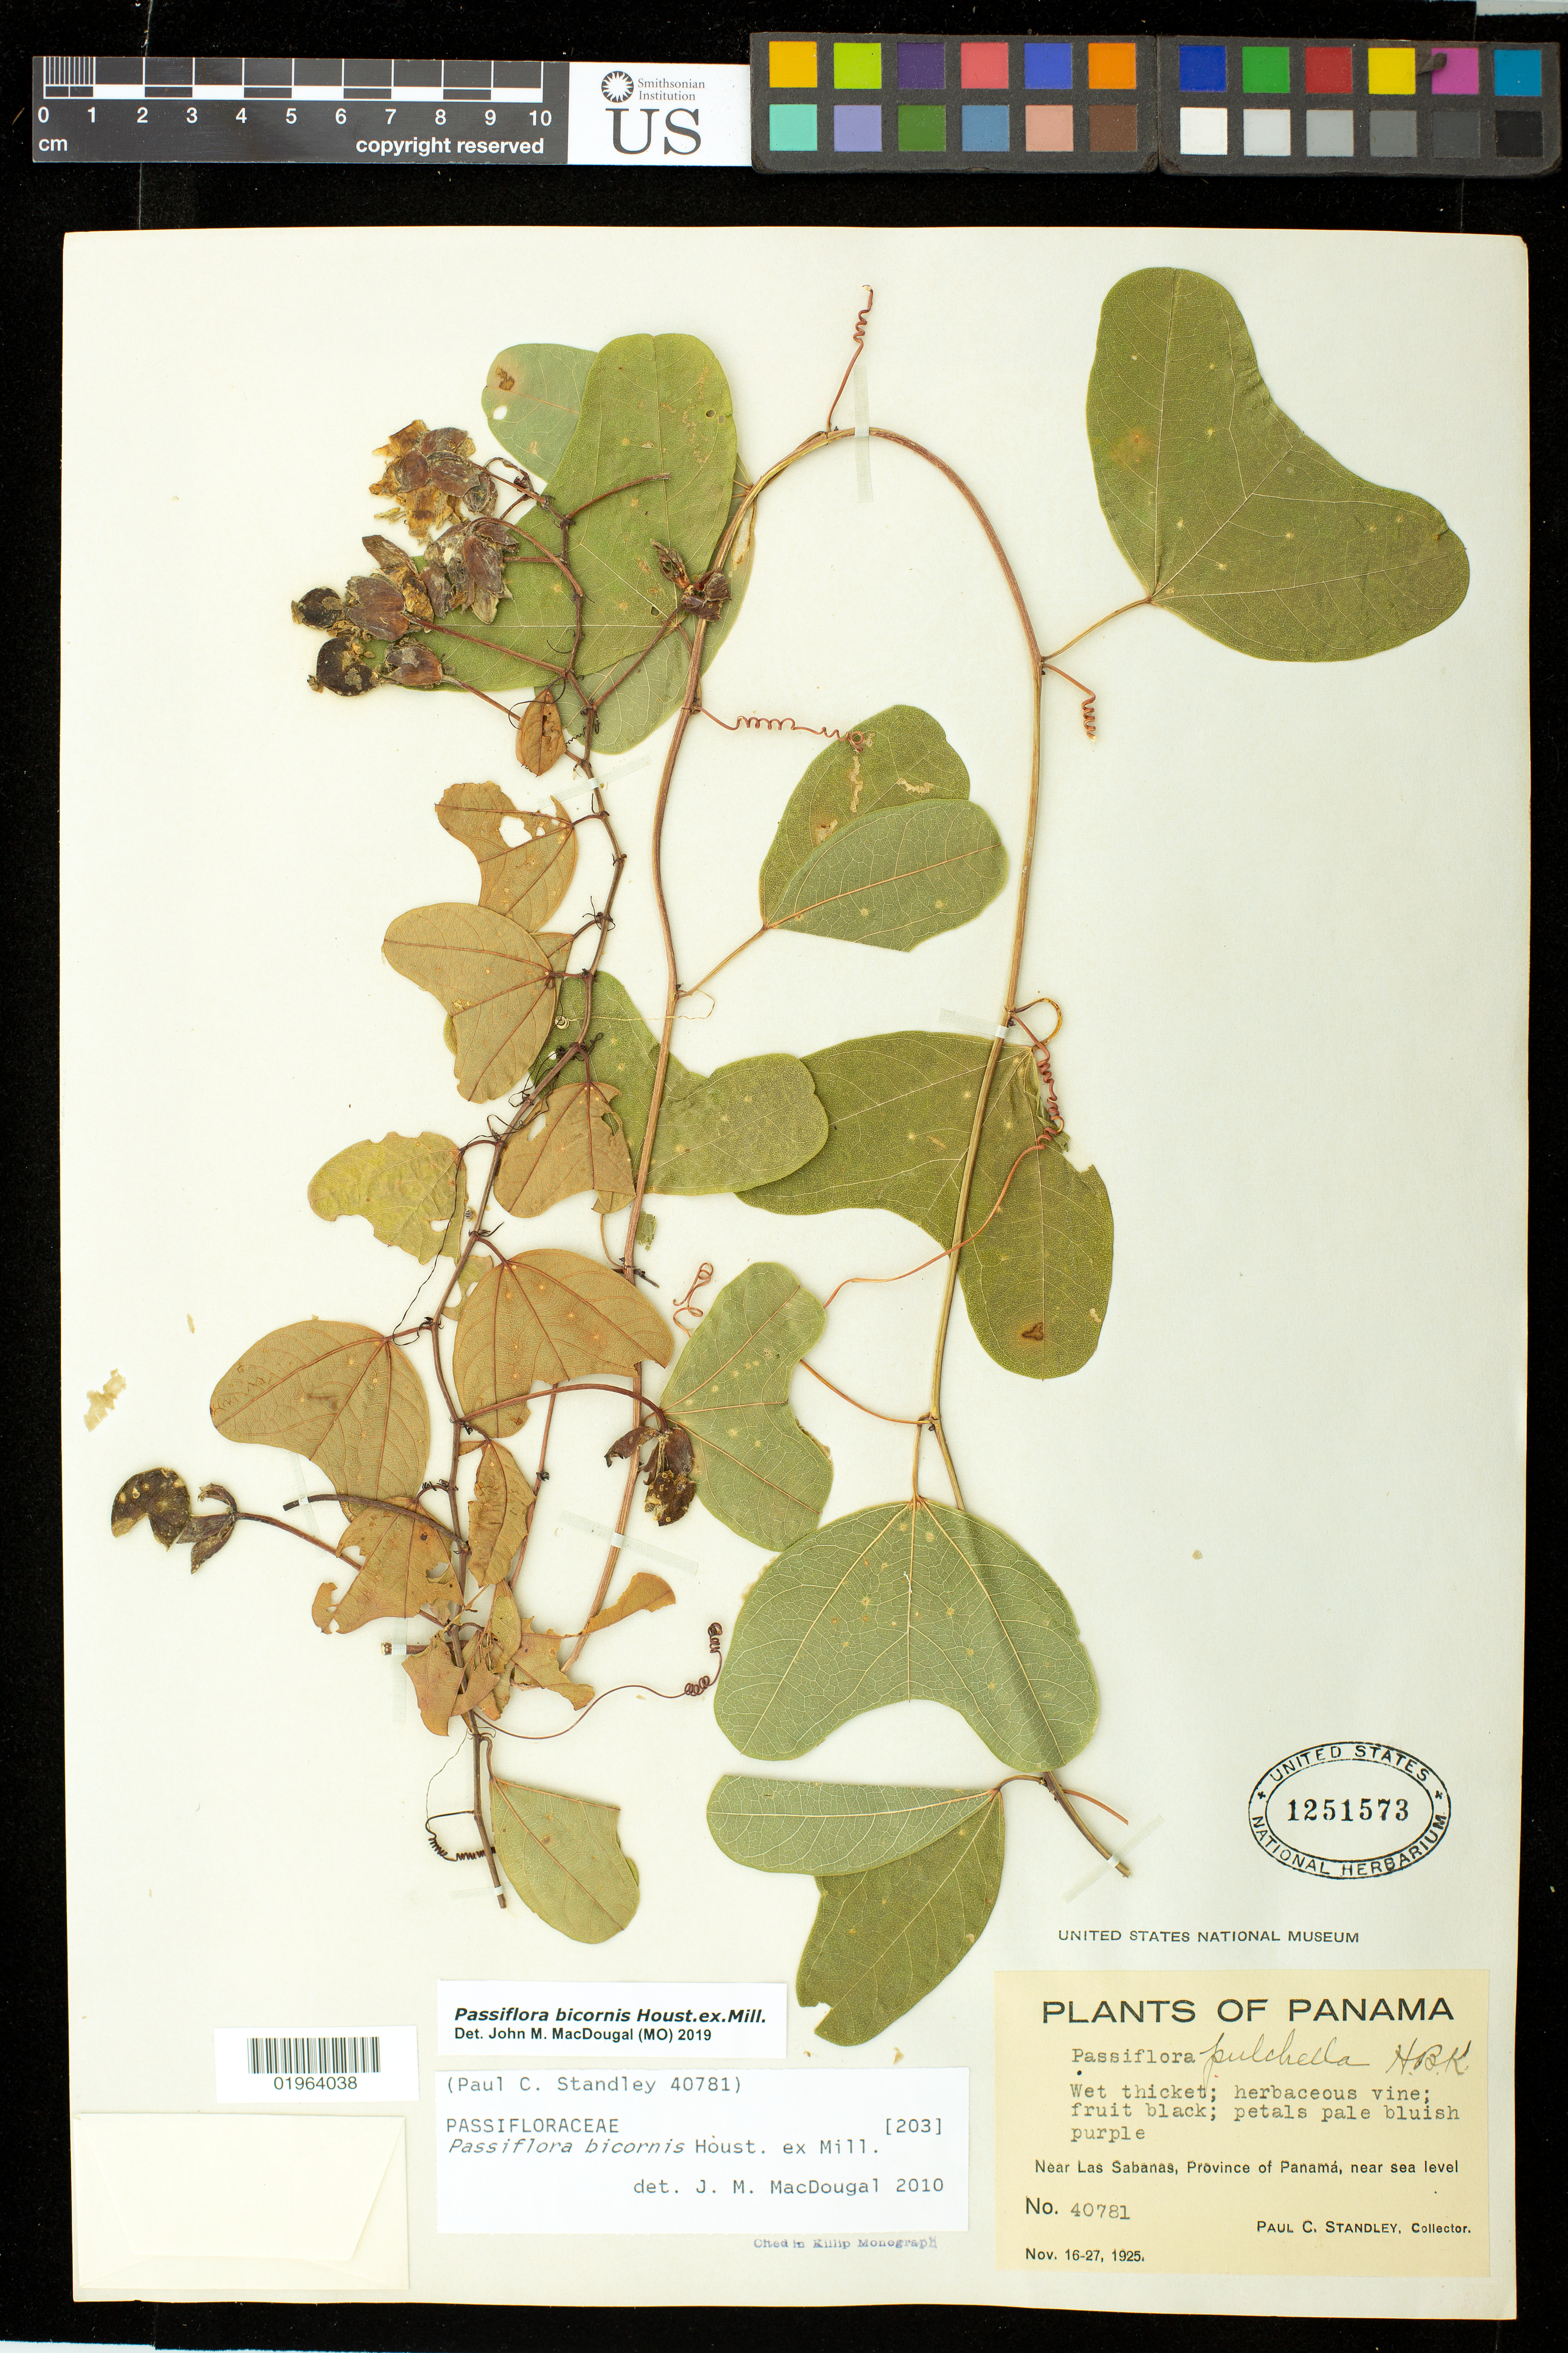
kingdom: Plantae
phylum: Tracheophyta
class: Magnoliopsida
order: Malpighiales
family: Passifloraceae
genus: Passiflora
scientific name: Passiflora bicornis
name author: Houst. ex Mill.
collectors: P. C. Standley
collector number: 40781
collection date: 1925-11-16/1925-11-27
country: Panama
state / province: Panamá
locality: Near Las Sabanas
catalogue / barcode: US 1251573